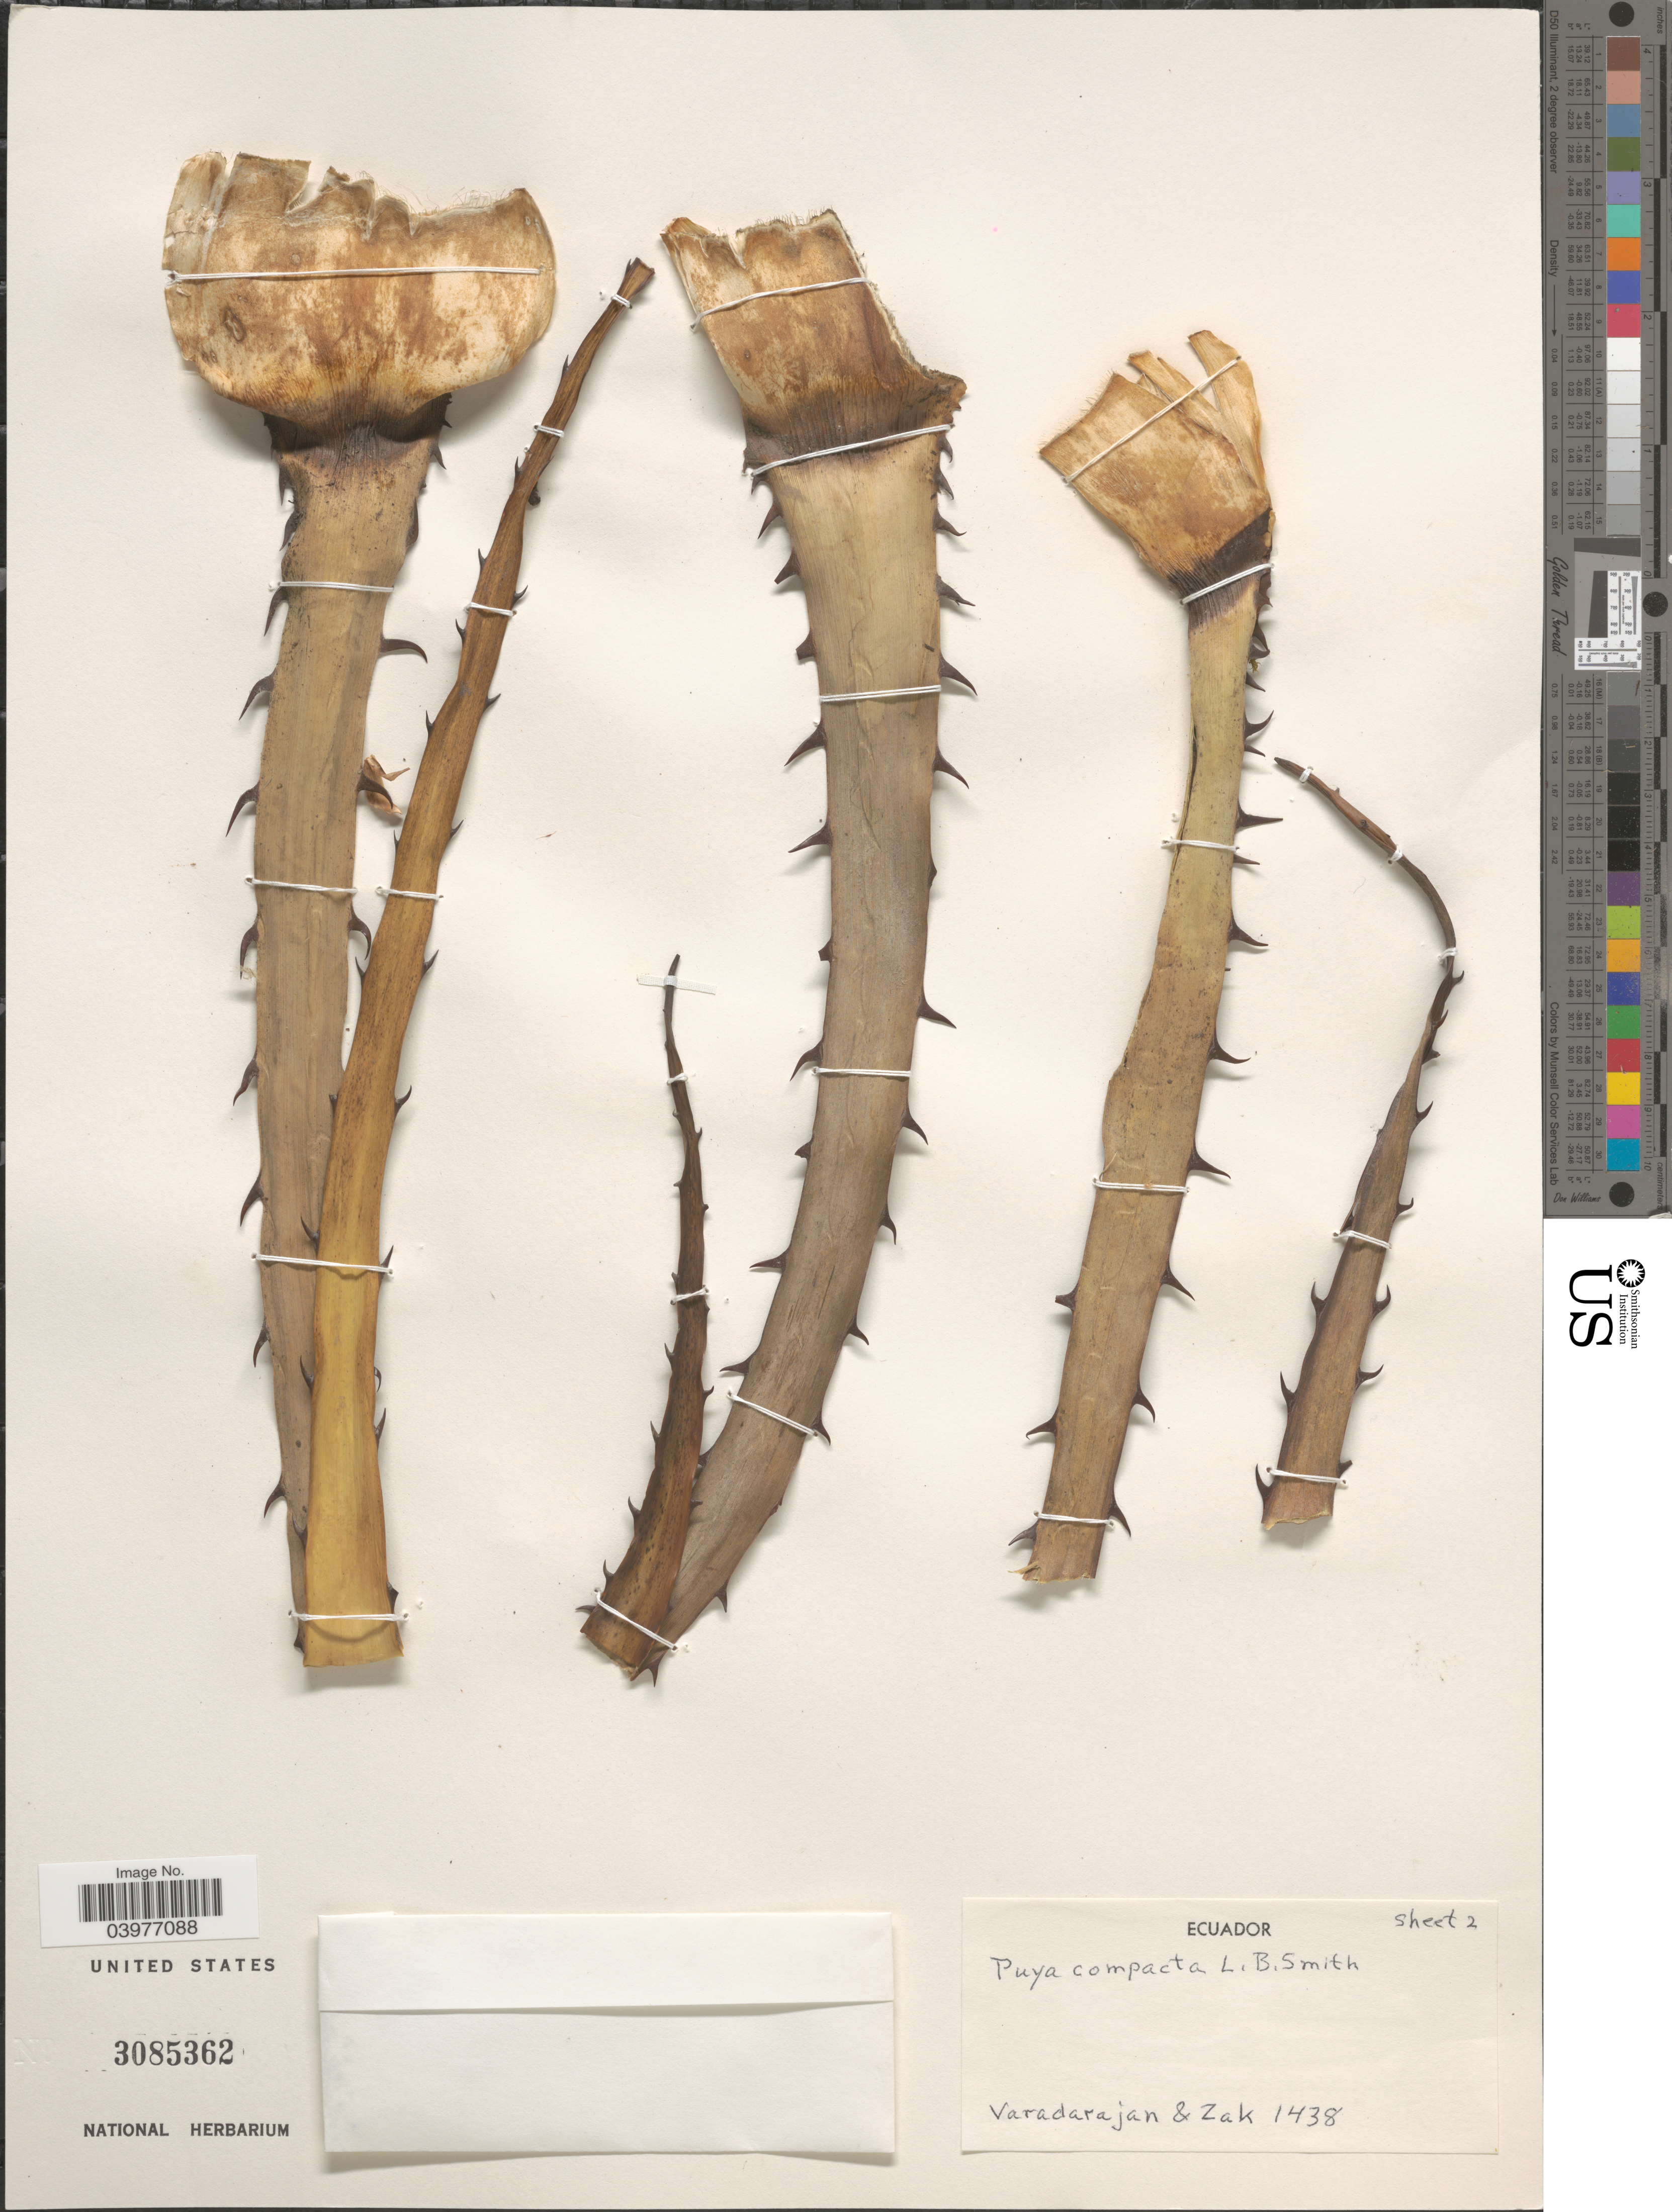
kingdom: Plantae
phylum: Tracheophyta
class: Liliopsida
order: Poales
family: Bromeliaceae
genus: Puya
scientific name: Puya compacta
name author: L.B. Sm.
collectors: Varadarajan, -- & Zak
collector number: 1438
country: Ecuador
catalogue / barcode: US 3085362